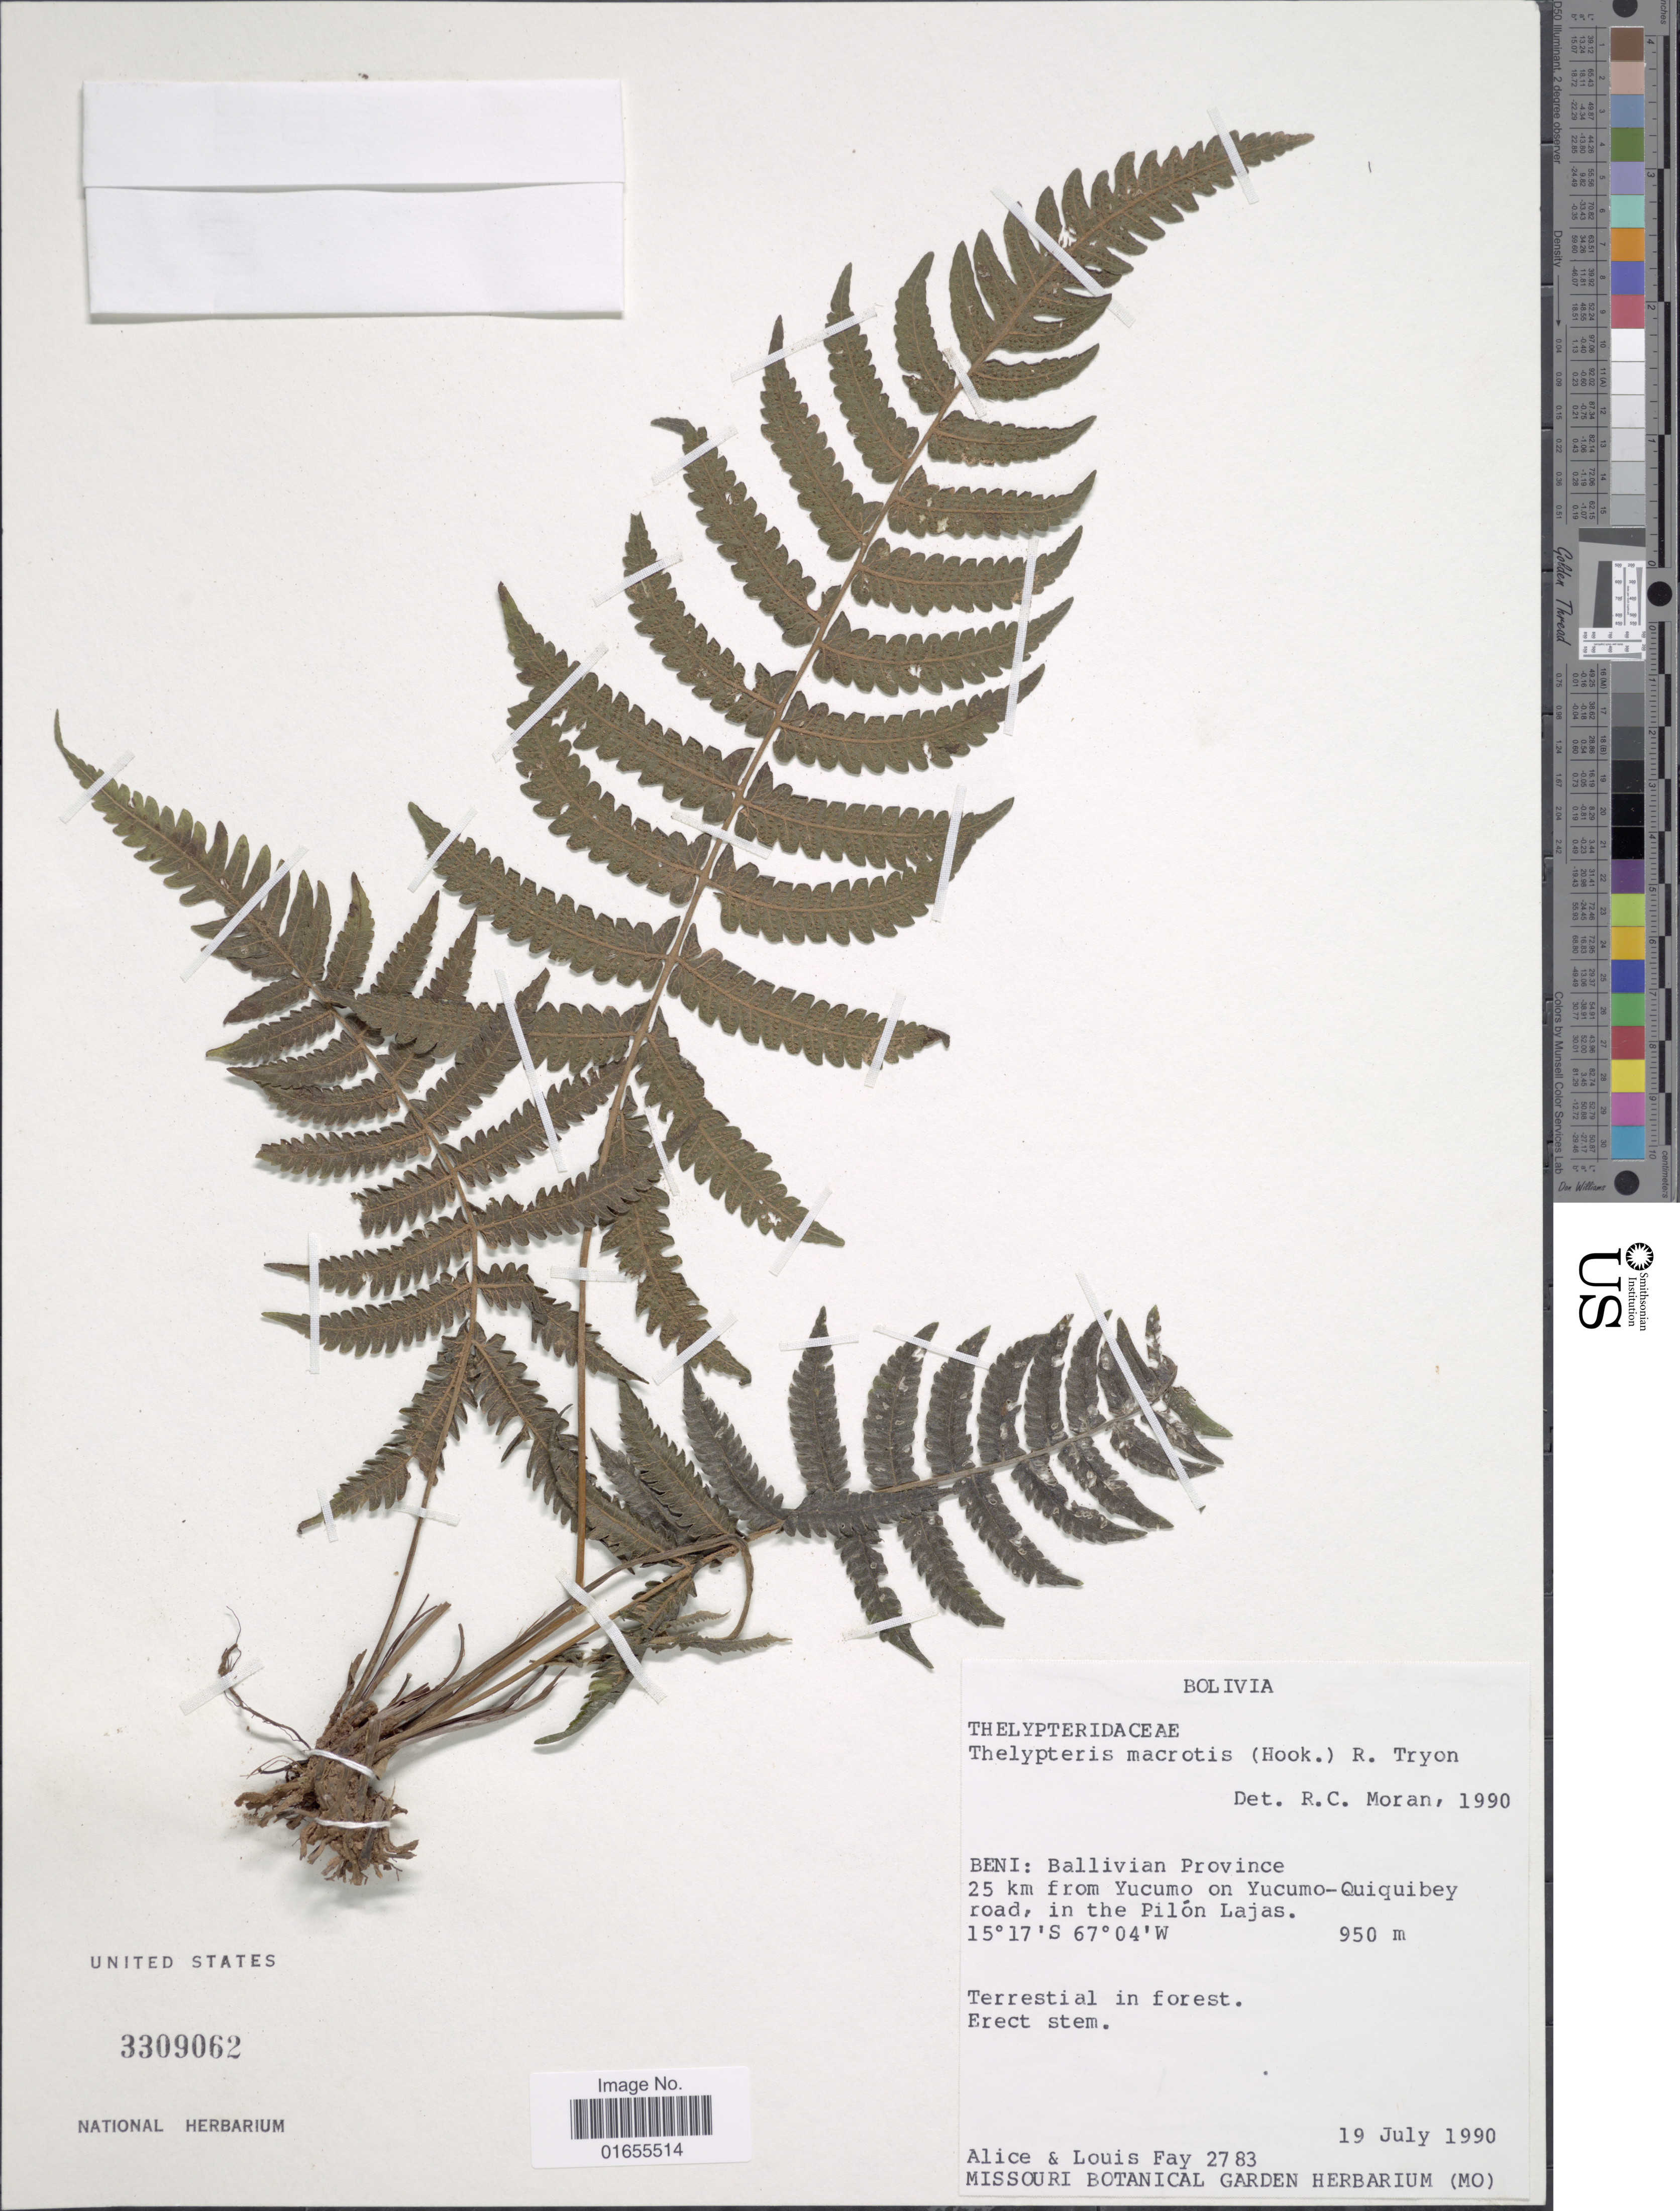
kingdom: Plantae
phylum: Tracheophyta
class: Polypodiopsida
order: Polypodiales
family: Thelypteridaceae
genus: Goniopteris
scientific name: Goniopteris macrotis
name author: (Hook. f.) Pic. Serm.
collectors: A. Fay & L. Fay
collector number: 2783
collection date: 1990-07-19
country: Bolivia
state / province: Beni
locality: Ballivian Province, 25 km from Yucumo on Yucumo - Quiquibey road, in the Pilon Lajas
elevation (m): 950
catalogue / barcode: US 3309062